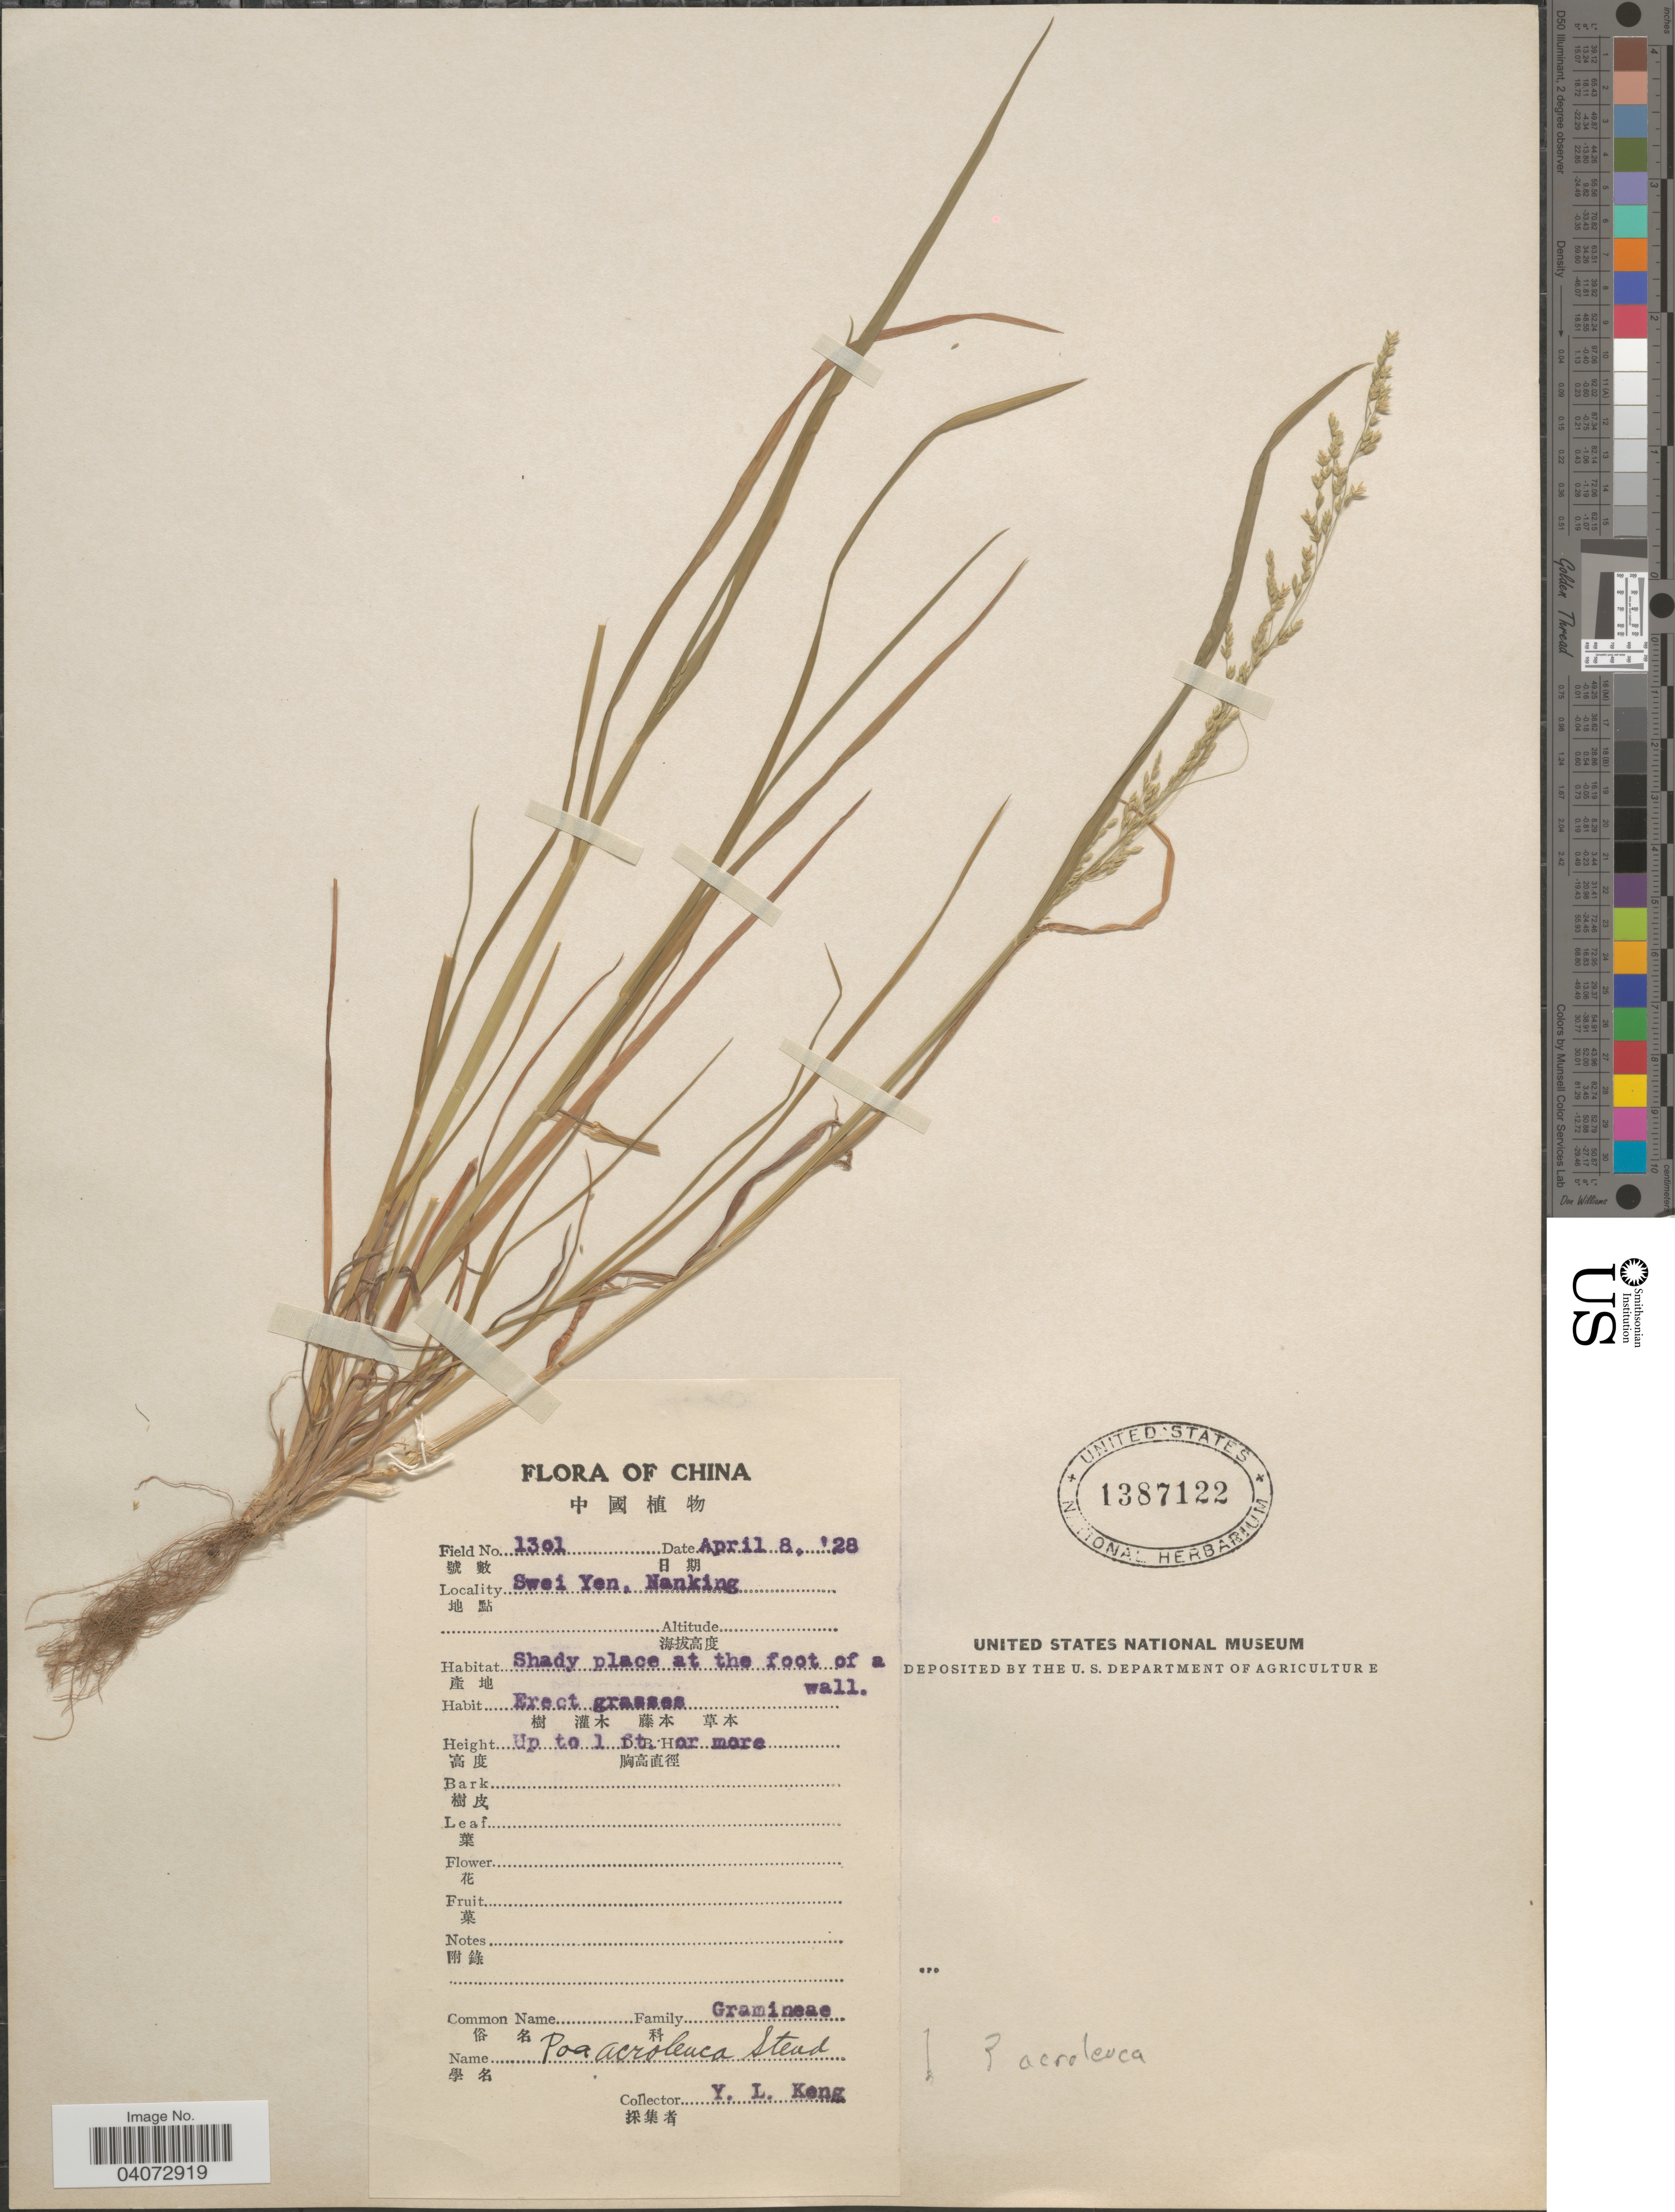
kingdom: Plantae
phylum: Tracheophyta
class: Liliopsida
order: Poales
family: Poaceae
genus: Poa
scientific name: Poa acroleuca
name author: Steud.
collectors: Y. L. Keng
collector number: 1301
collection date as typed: Transcribed d/m/y: 8/4/28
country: China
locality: Swei Yen, Nanking.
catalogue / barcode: US 1387122